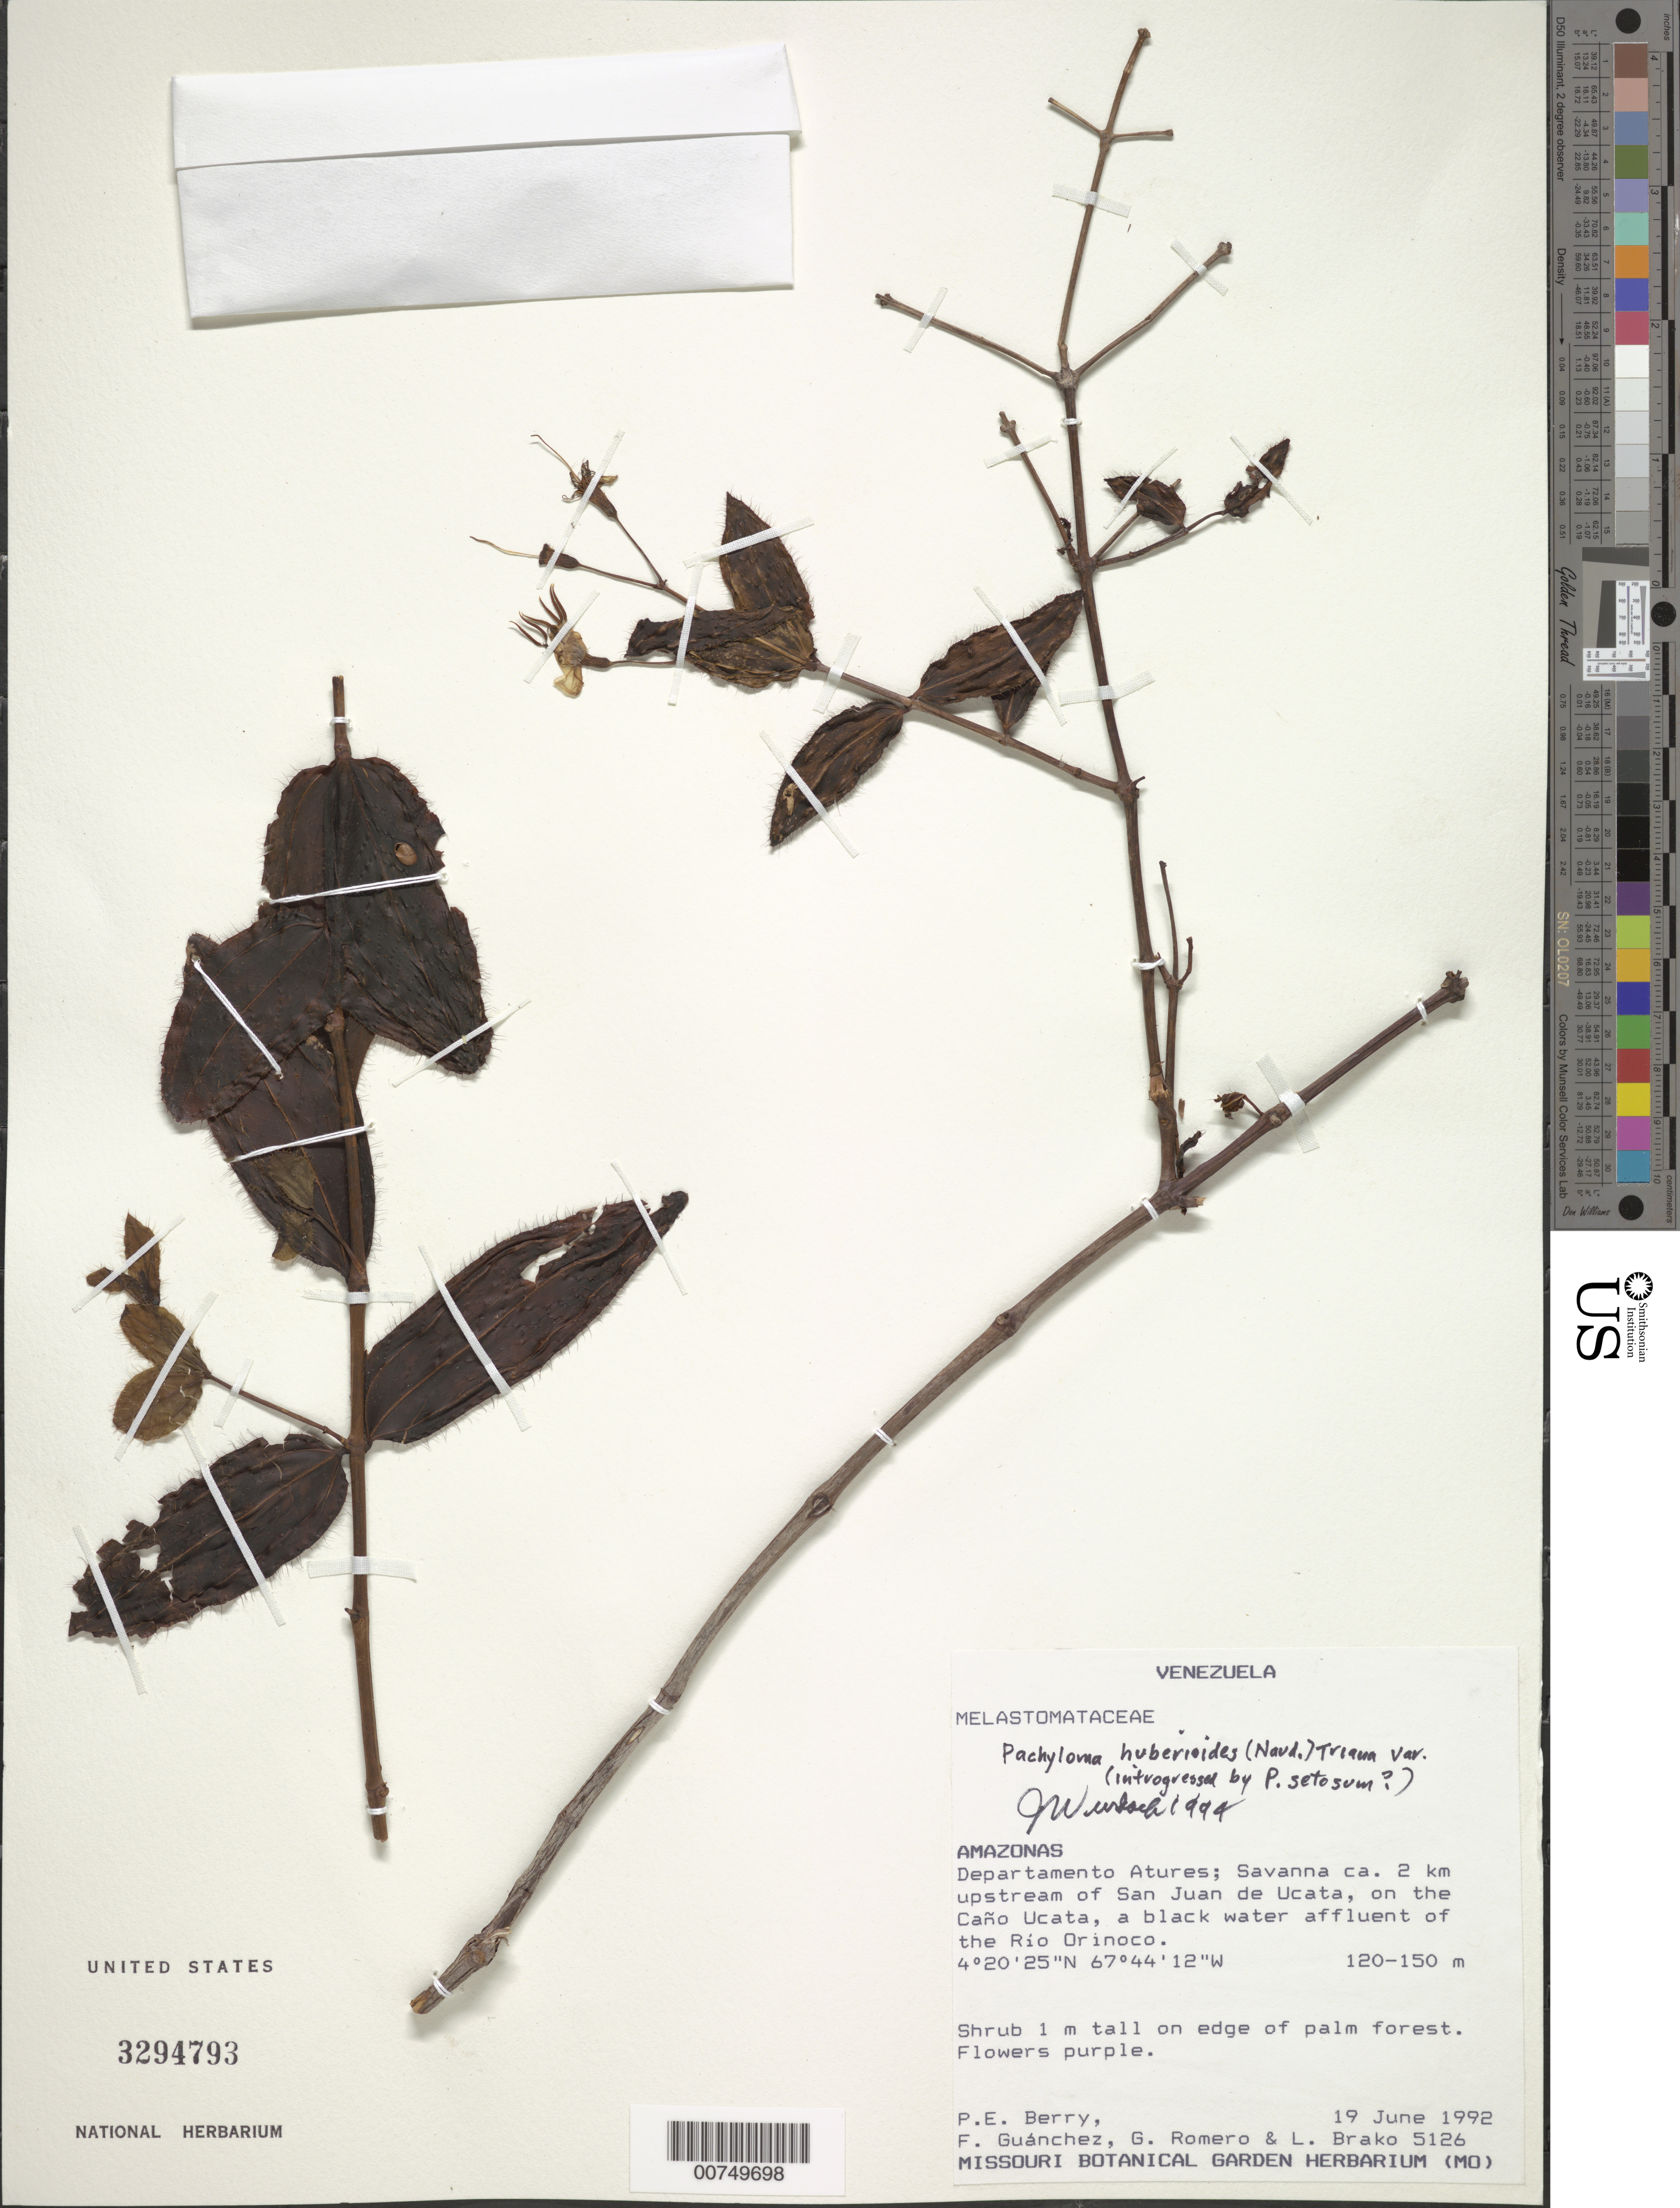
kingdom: Plantae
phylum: Tracheophyta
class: Magnoliopsida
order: Myrtales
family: Melastomataceae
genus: Pachyloma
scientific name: Pachyloma huberioides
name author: (Naudin) Triana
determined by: Wurdack, John J., (US), US (UNITED STATES)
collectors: P. E. Berry, F. Guánchez M., G. A. Romero & L. Brako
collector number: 5126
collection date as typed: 19-Jun-92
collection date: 1992-06-19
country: Venezuela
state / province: Amazonas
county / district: Atures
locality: San Juan de Ucata, ca. 2 km upstream on the Caño Ucata, affluent of the Río Orinoco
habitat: Edge of palm forest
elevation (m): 120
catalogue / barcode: US 3294793